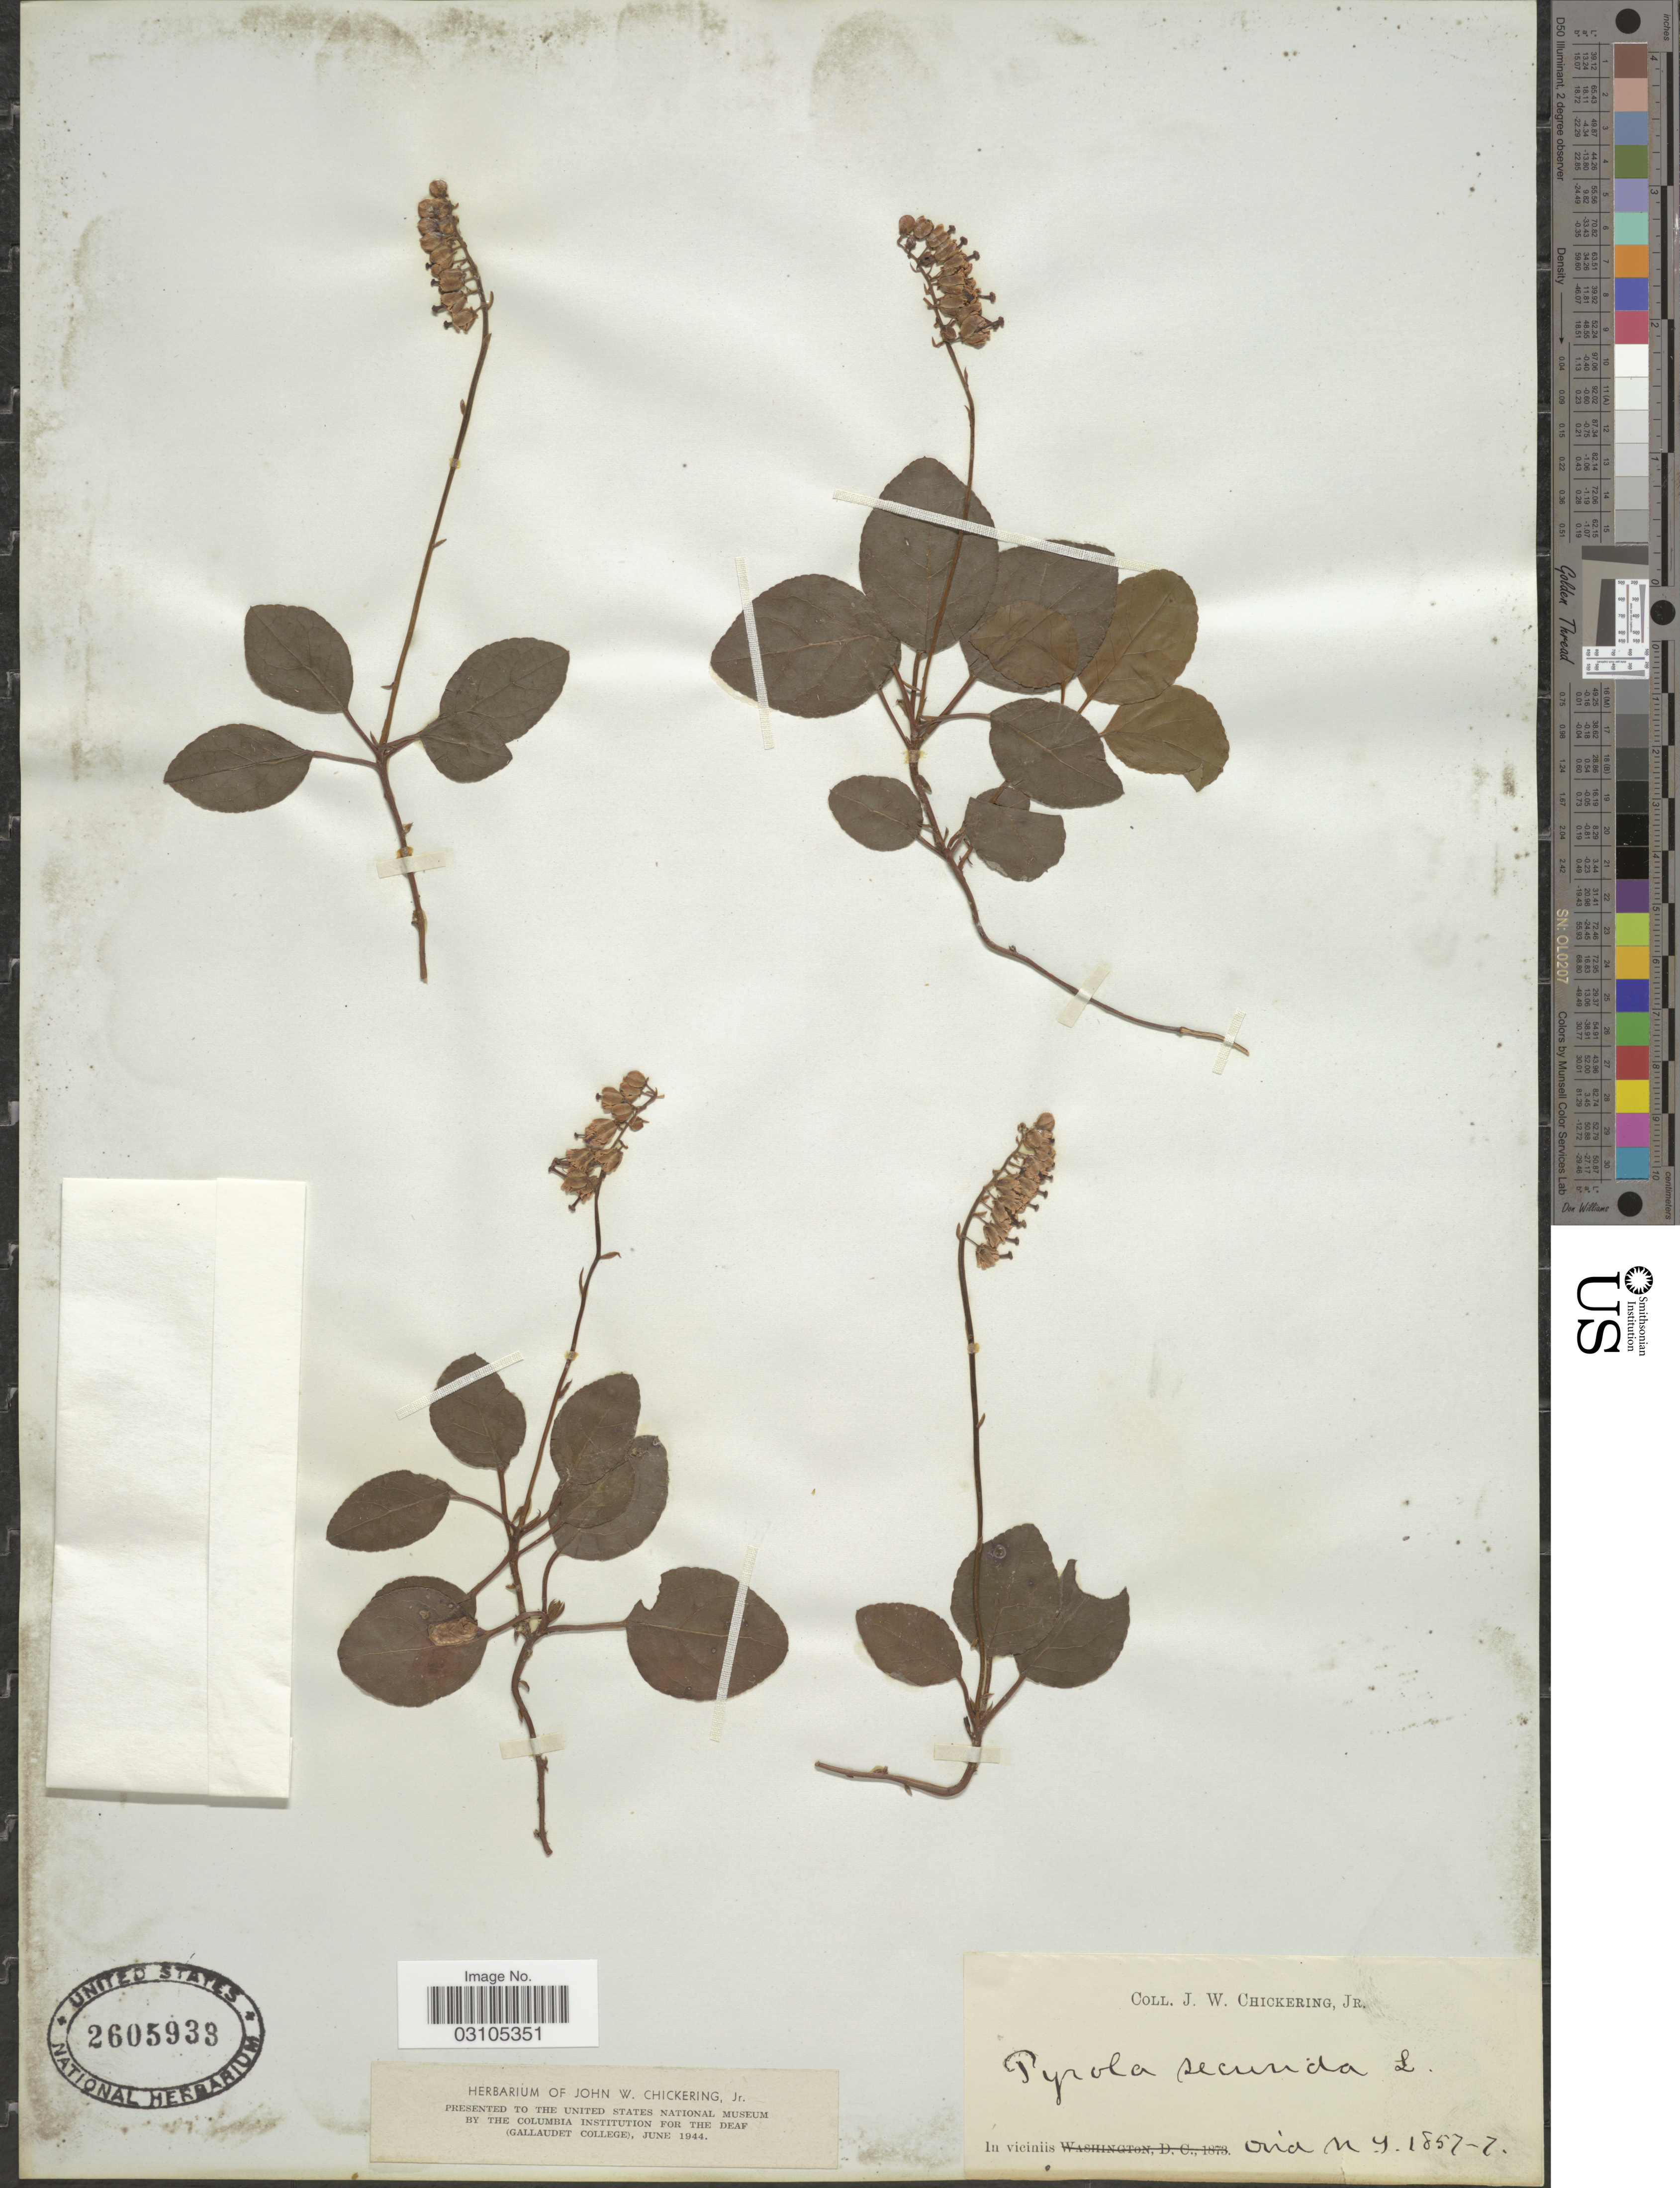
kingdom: Plantae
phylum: Tracheophyta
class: Magnoliopsida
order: Ericales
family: Ericaceae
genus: Orthilia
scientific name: Orthilia secunda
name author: (L.) House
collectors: J. Chickering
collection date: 1857/1877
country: United States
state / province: New York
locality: In viciniis Ovid.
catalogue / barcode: US 2605933